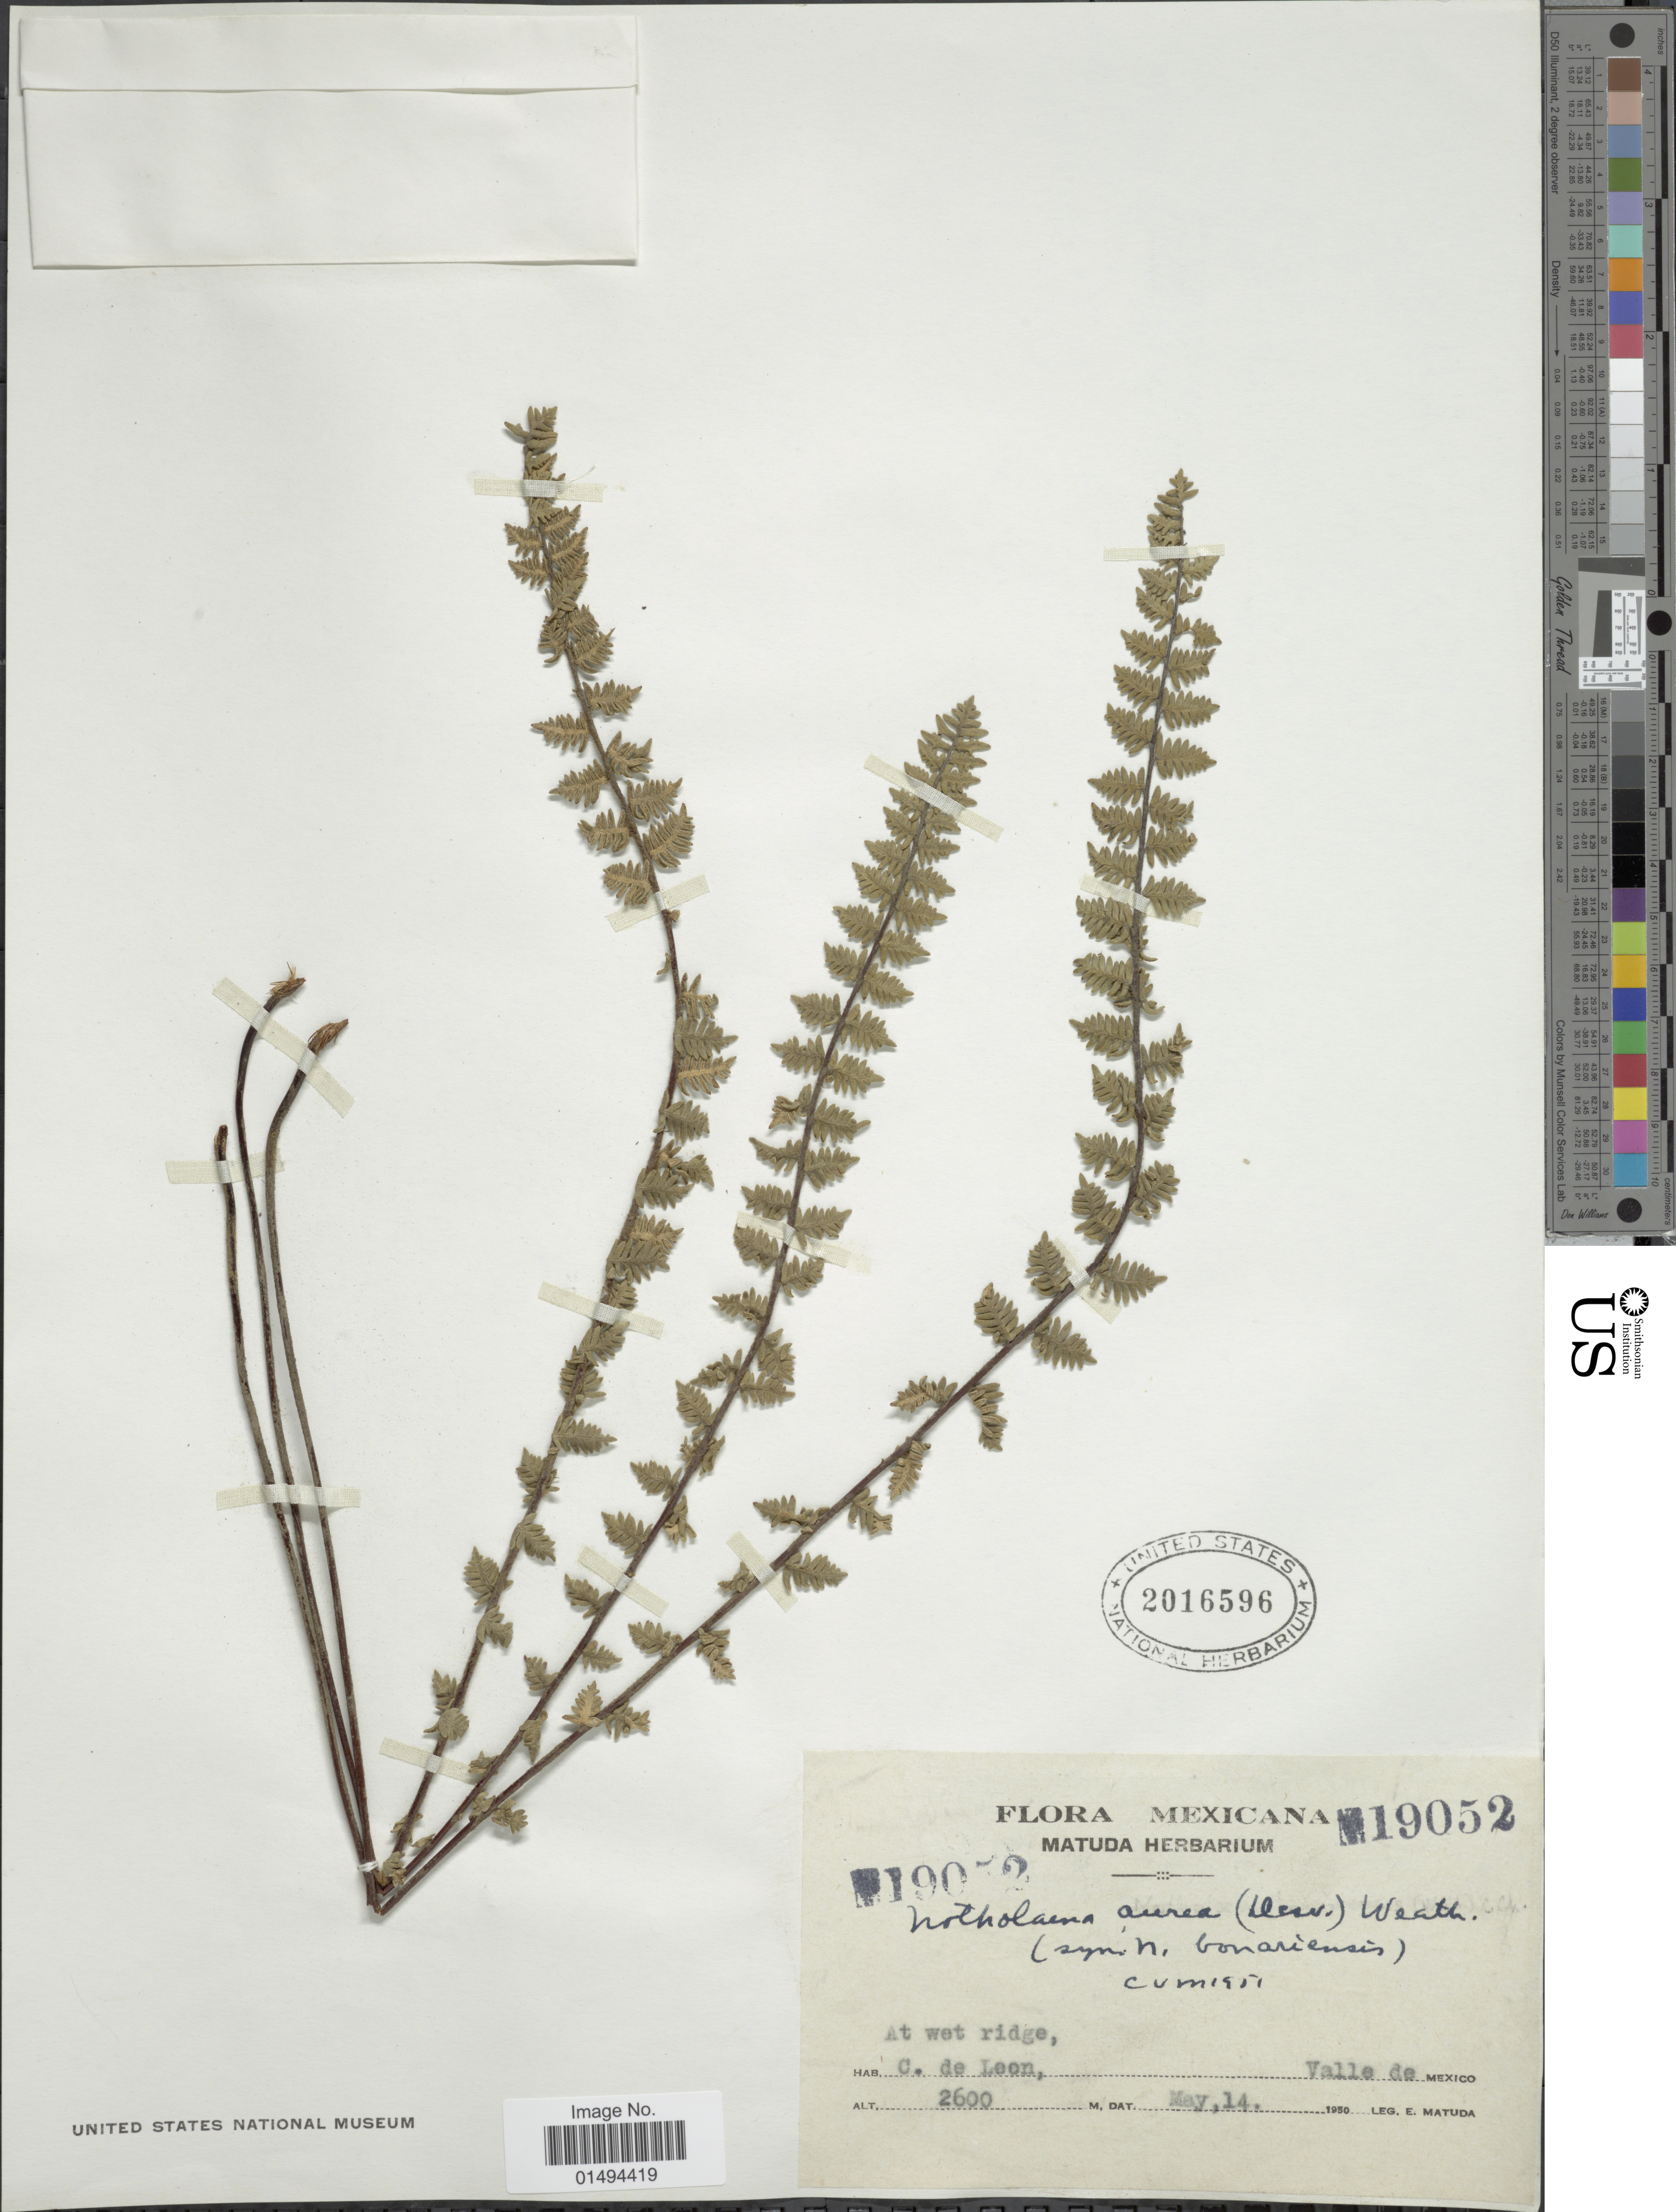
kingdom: Plantae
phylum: Tracheophyta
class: Polypodiopsida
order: Polypodiales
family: Pteridaceae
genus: Myriopteris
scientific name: Myriopteris aurea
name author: (Poir.) Grusz & Windham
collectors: E. Matuda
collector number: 19052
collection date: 1950-05-14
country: Mexico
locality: C. de Leon, Valle de Mexico, at wet ridge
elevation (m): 2600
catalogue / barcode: US 2016596